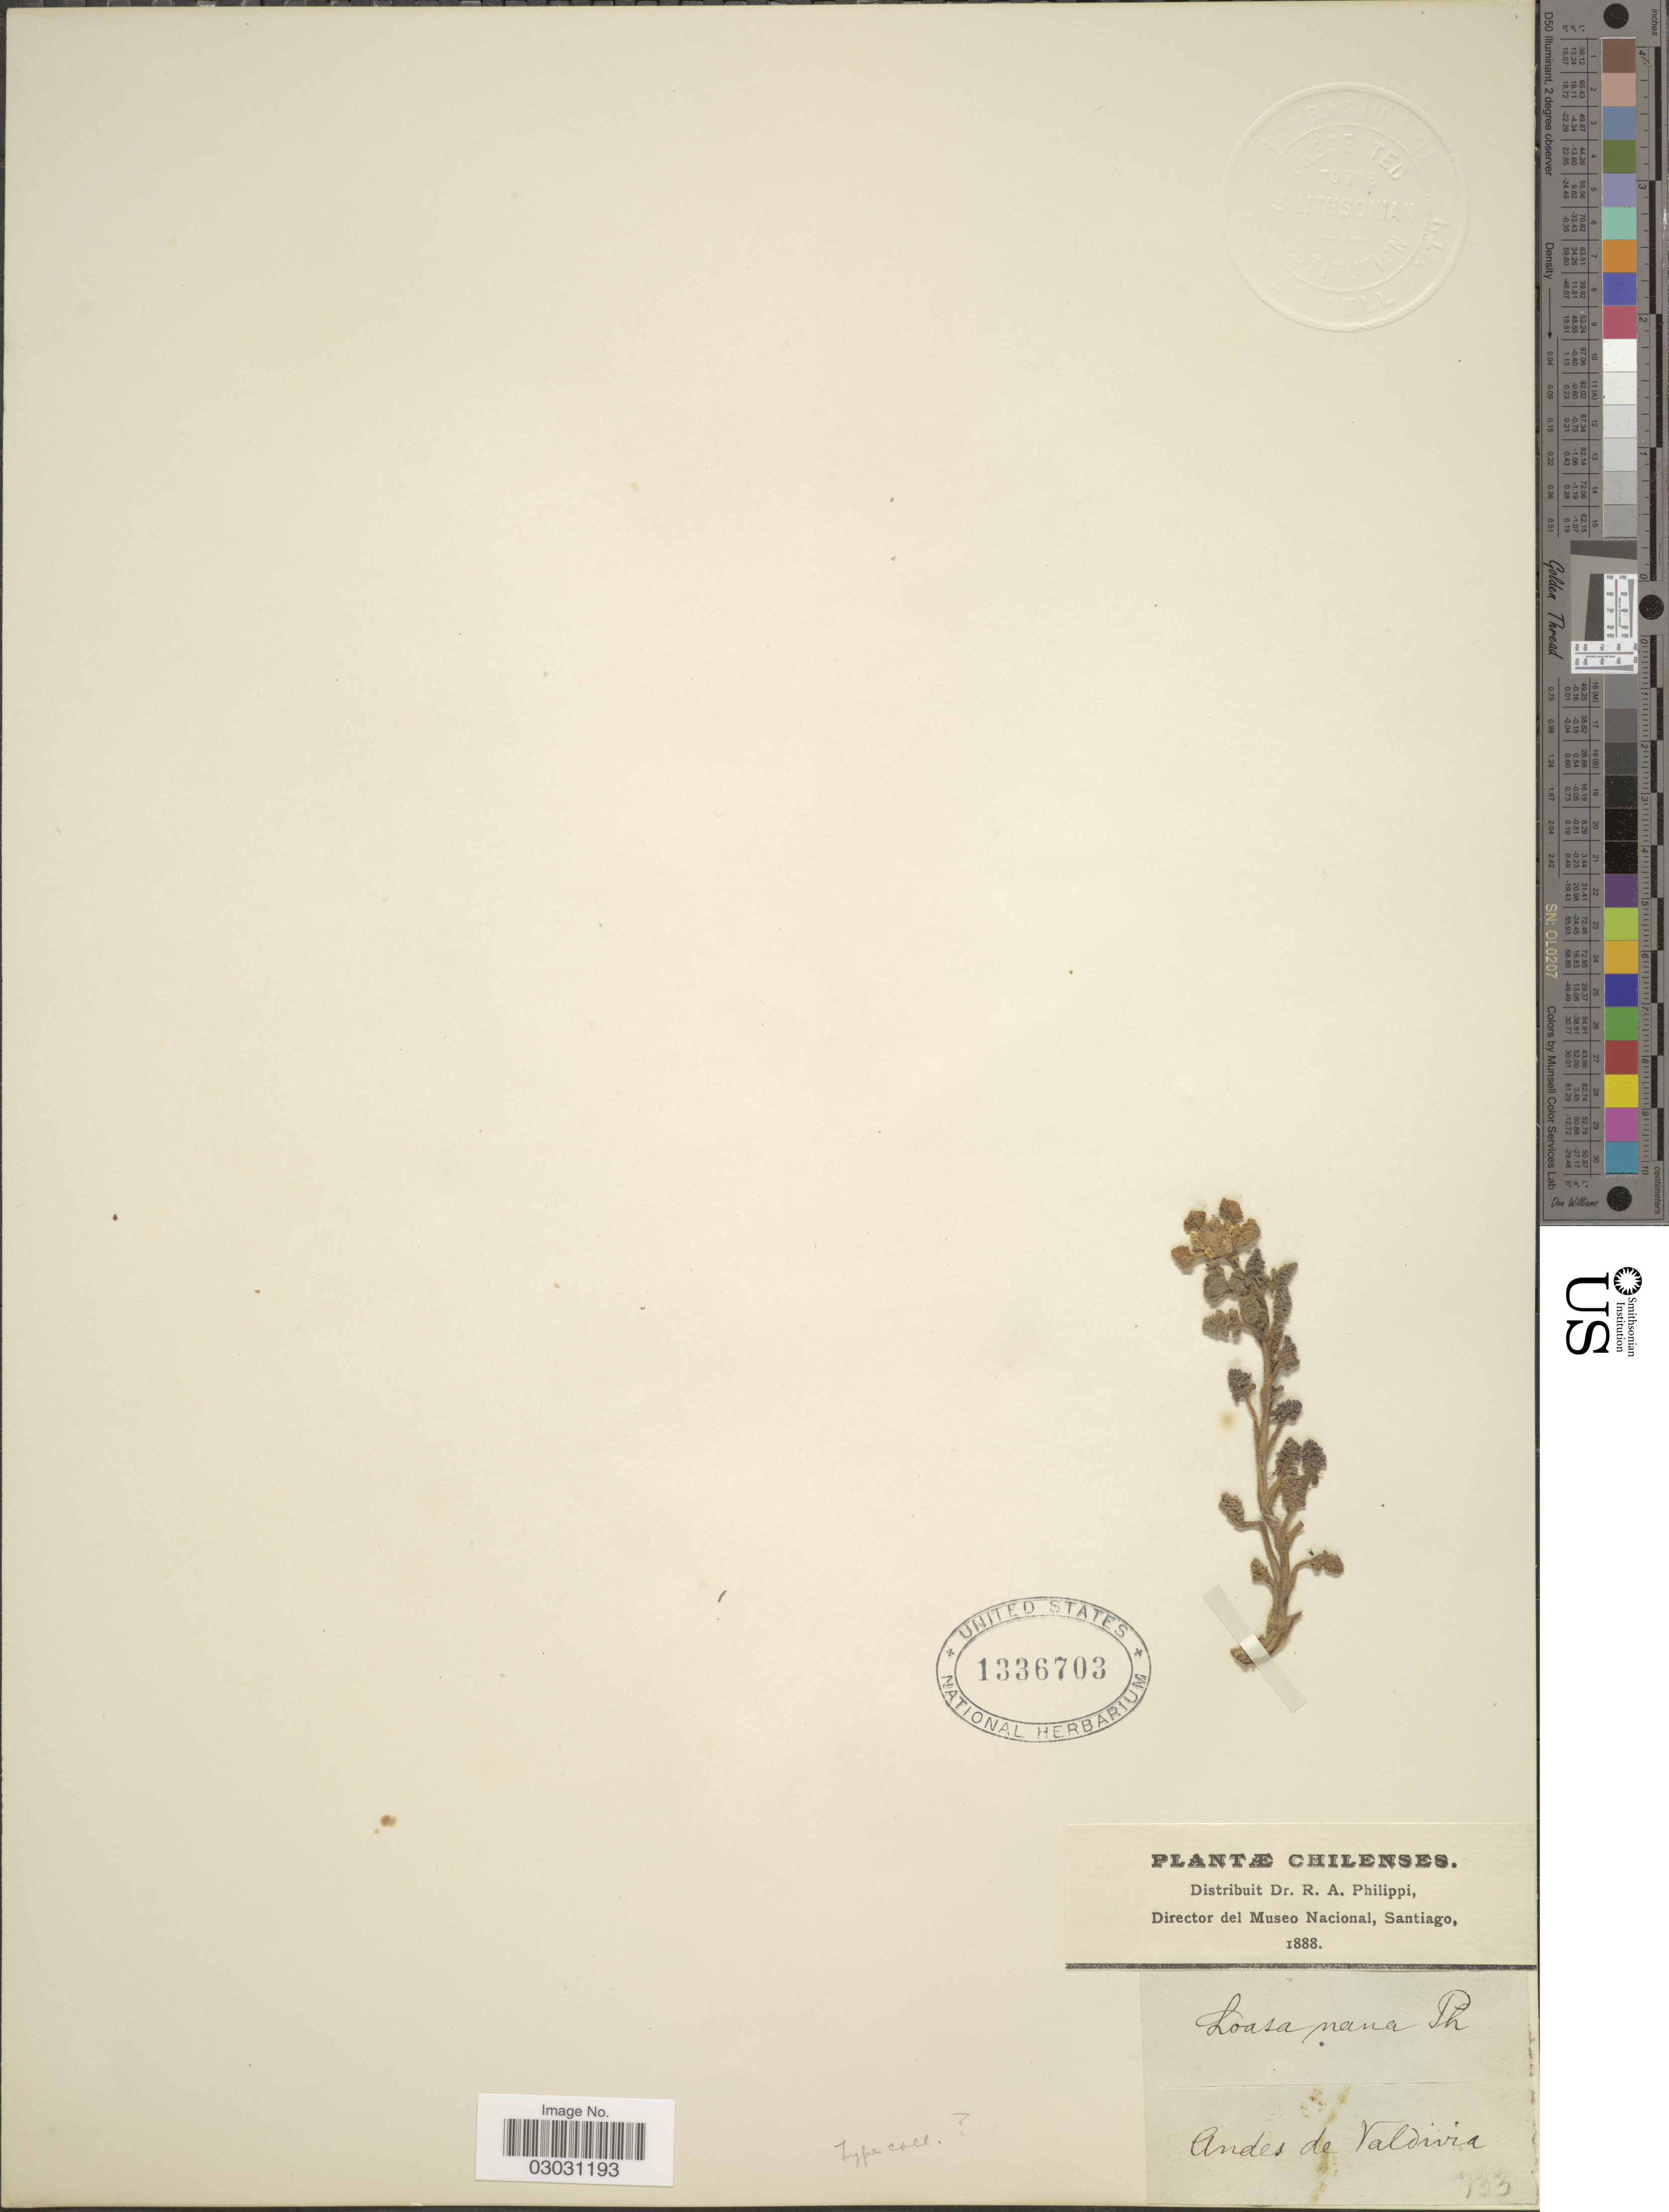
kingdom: Plantae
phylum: Tracheophyta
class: Magnoliopsida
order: Cornales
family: Loasaceae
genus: Pinnasa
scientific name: Pinnasa nana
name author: (Phil.) Weigend & R. H. Acuña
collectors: R. A. Philippi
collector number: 733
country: Chile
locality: Andes de Valdivia.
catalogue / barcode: US 1336703